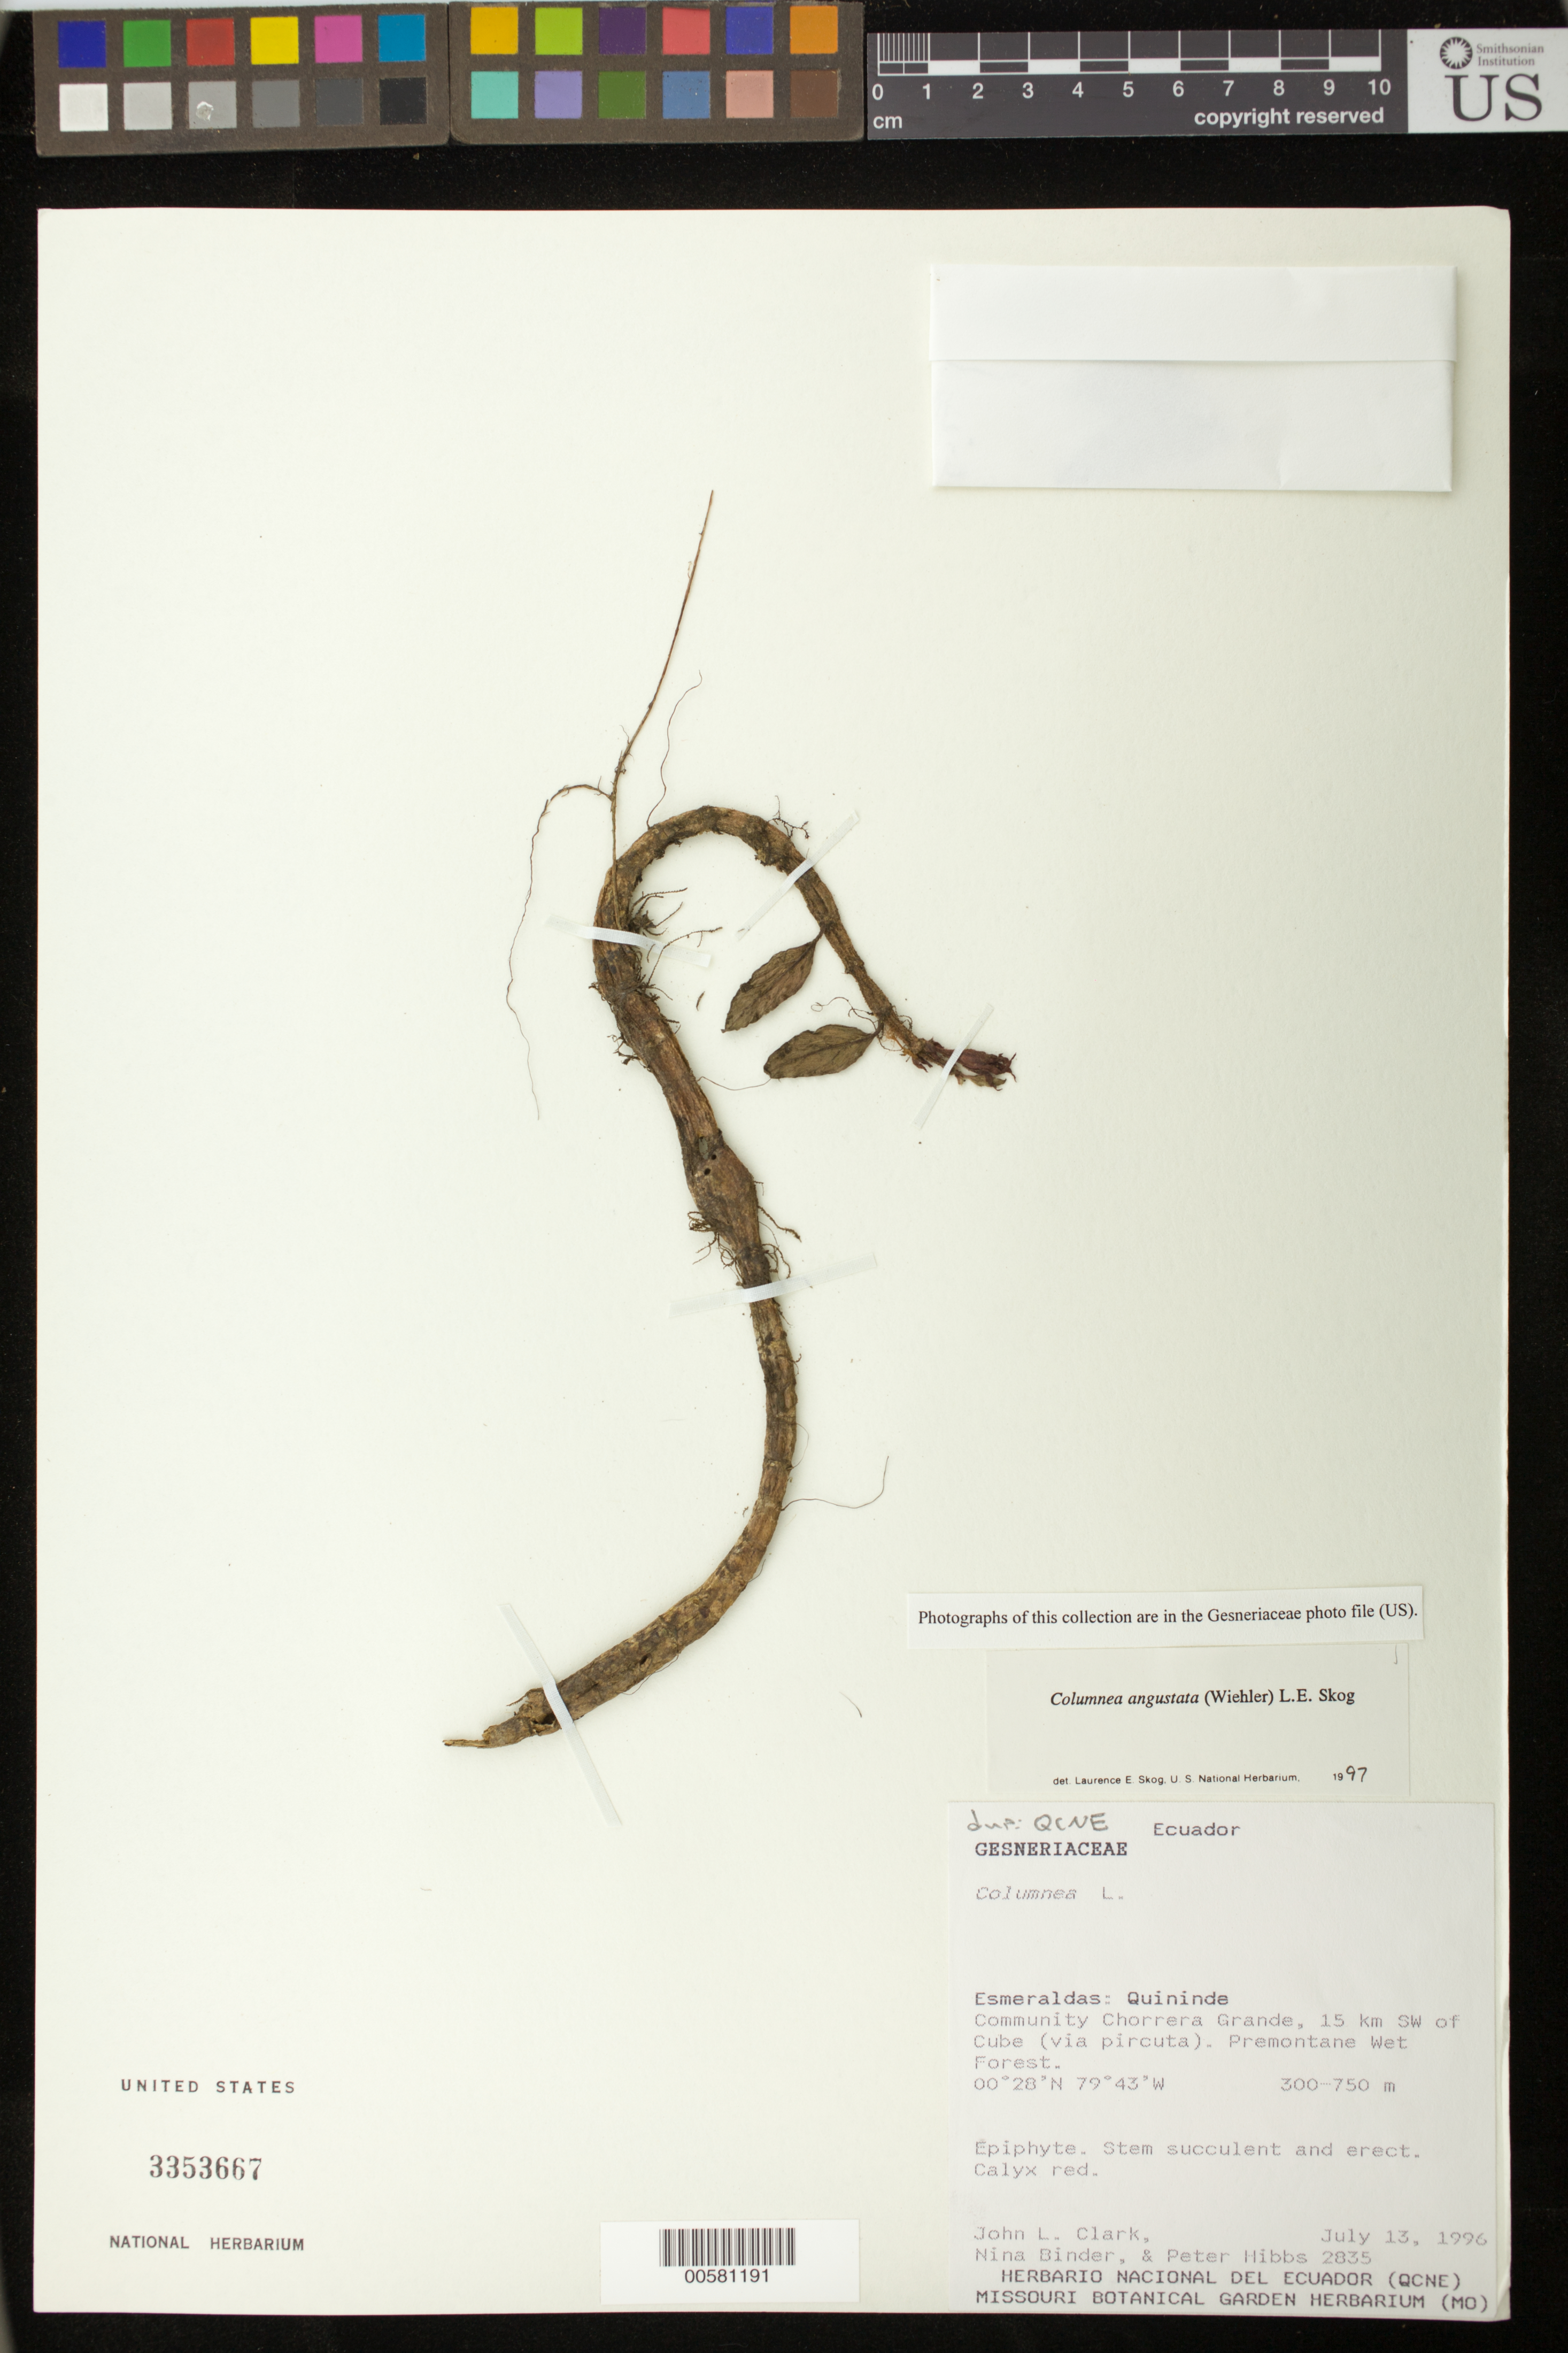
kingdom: Plantae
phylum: Tracheophyta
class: Magnoliopsida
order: Lamiales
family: Gesneriaceae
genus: Columnea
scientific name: Columnea angustata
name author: (Wiehler) L.E. Skog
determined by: Skog, Laurence E.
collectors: J. L. Clark, N. Binder & P. Hibbs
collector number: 2835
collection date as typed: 13 Jul 1996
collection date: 1996-07-13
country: Ecuador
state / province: Esmeraldas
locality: Quininde, community Chorrera Grande, 15 km SW of Cube (via pircuta)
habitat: Premontane wet forest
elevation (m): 300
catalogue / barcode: US 3353667